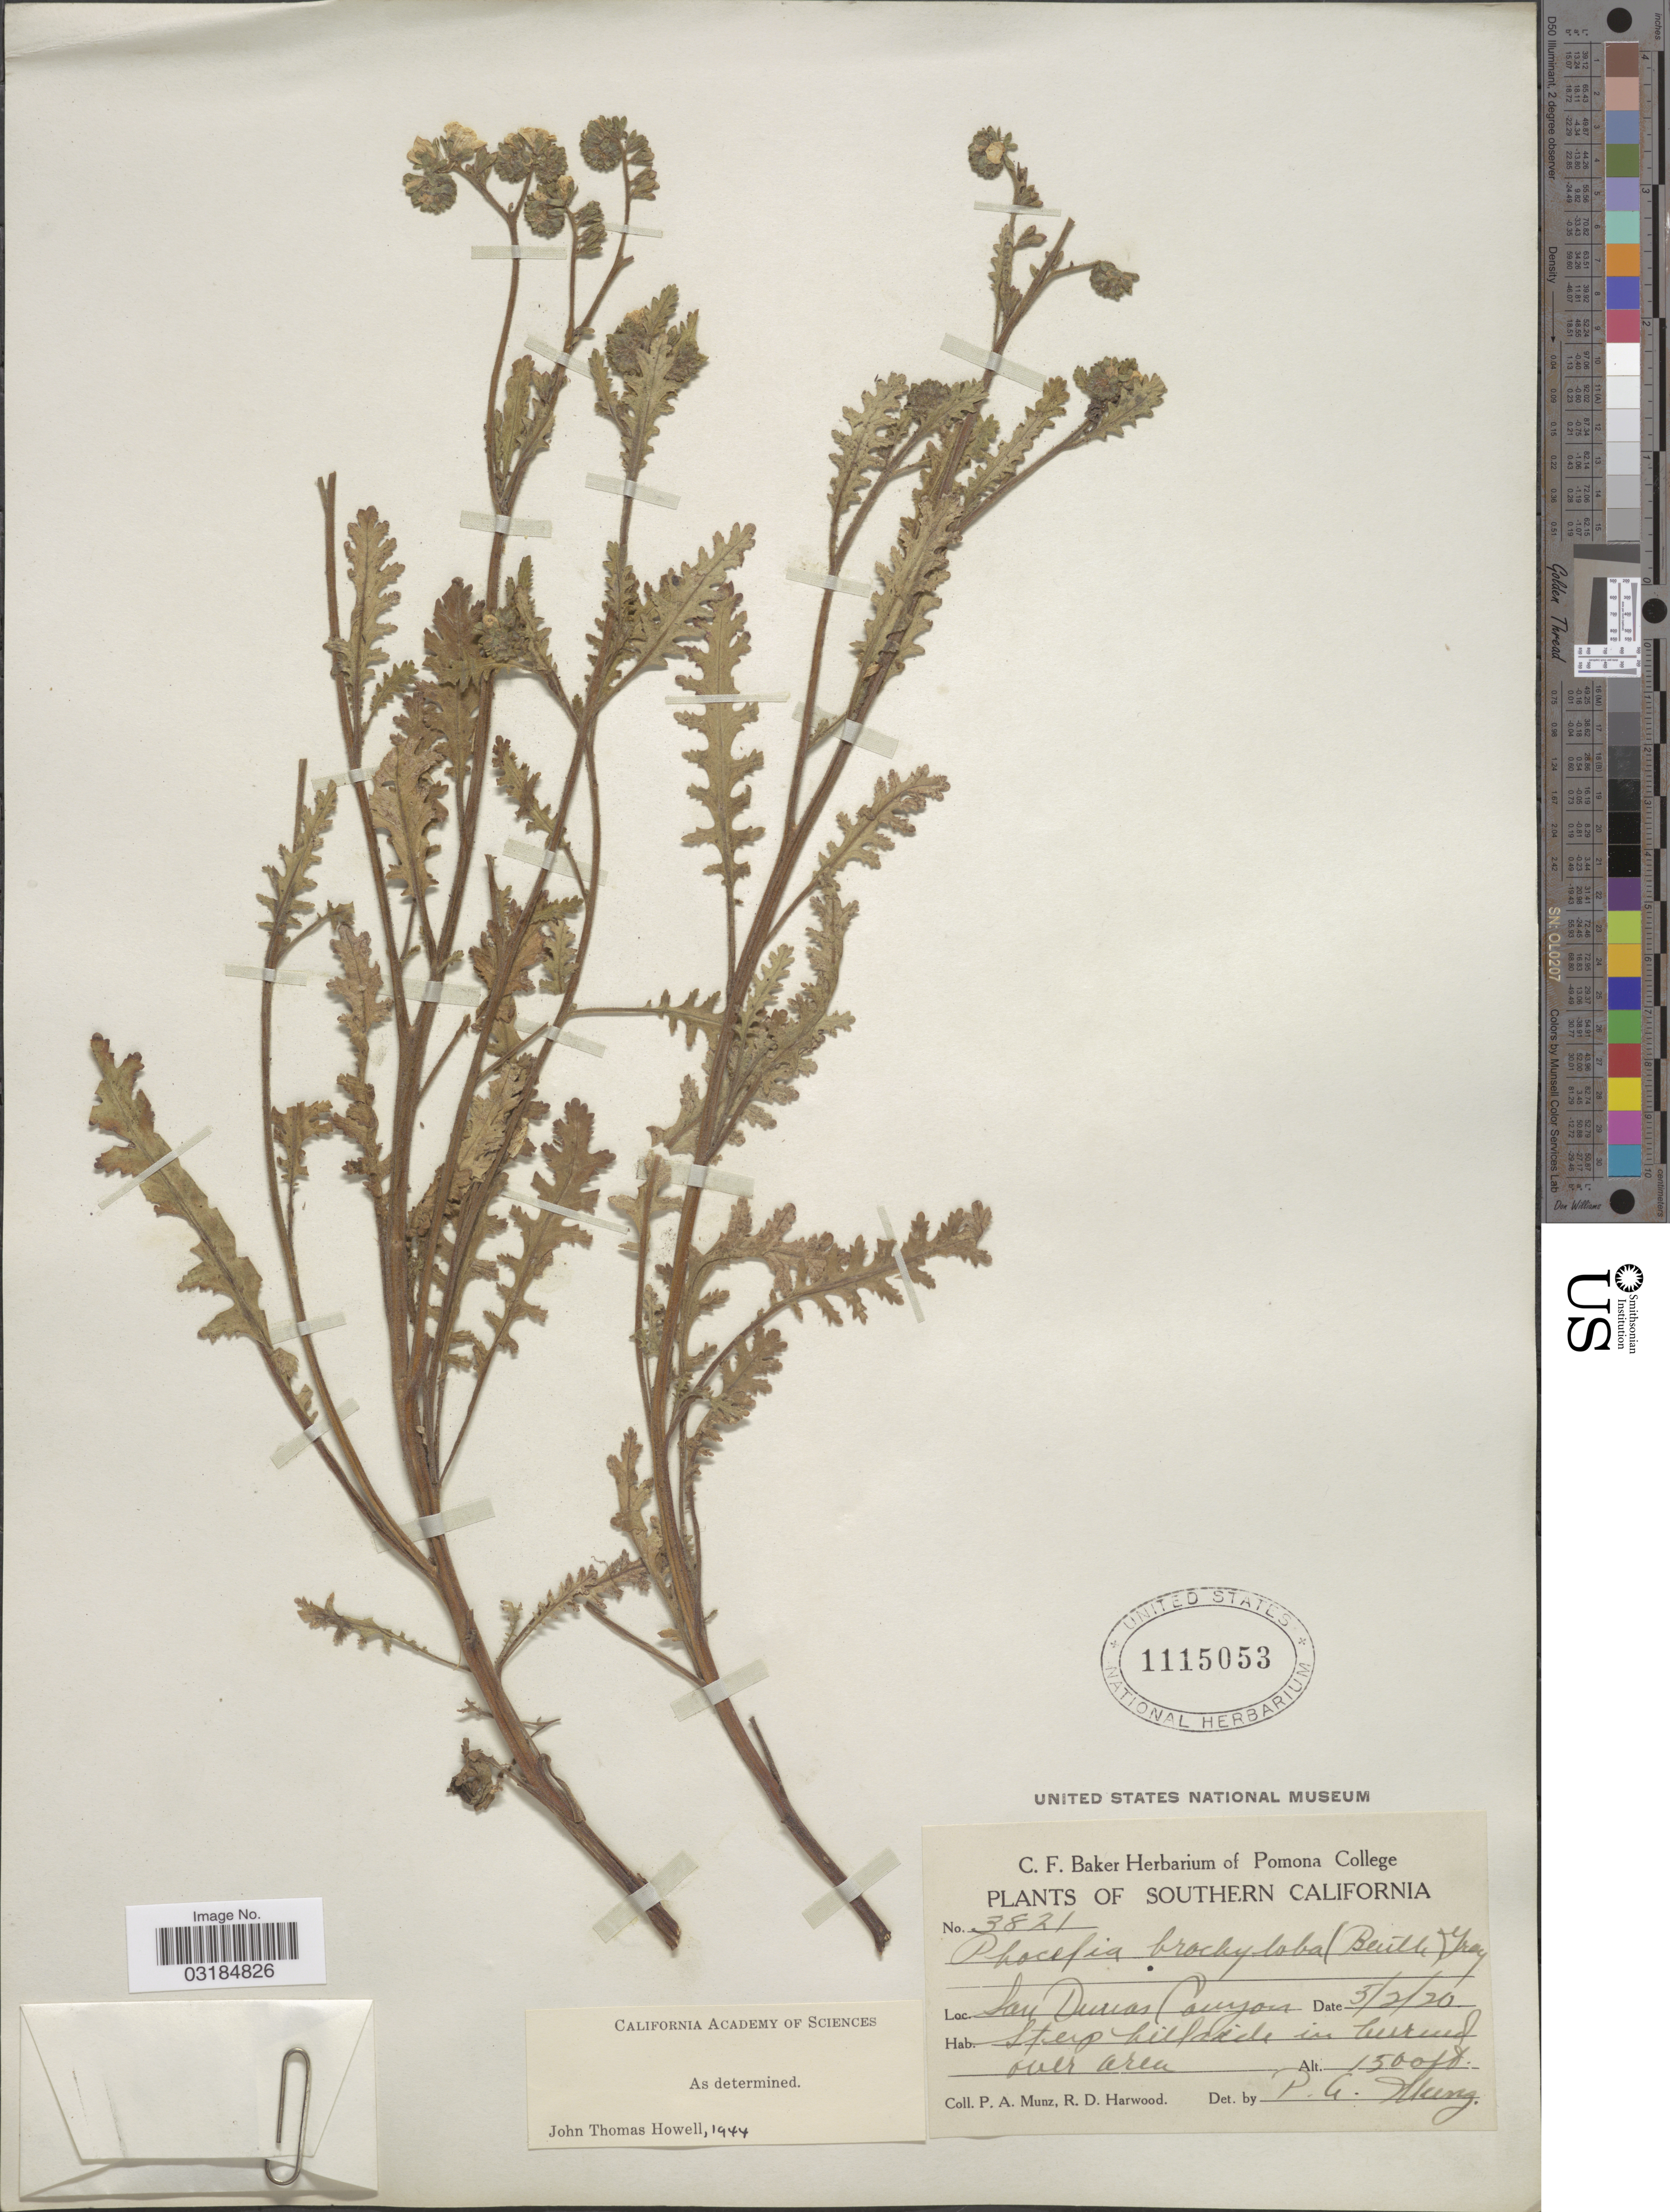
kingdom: Plantae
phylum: Tracheophyta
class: Magnoliopsida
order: Boraginales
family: Hydrophyllaceae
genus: Phacelia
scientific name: Phacelia brachyloba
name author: (Benth.) A. Gray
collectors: P. A. Munz & R. Harwood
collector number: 3821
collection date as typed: Transcribed d/m/y: 2/5/20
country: United States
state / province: California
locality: Southern California, San Duran Canyon.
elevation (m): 457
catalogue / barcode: US 1115053